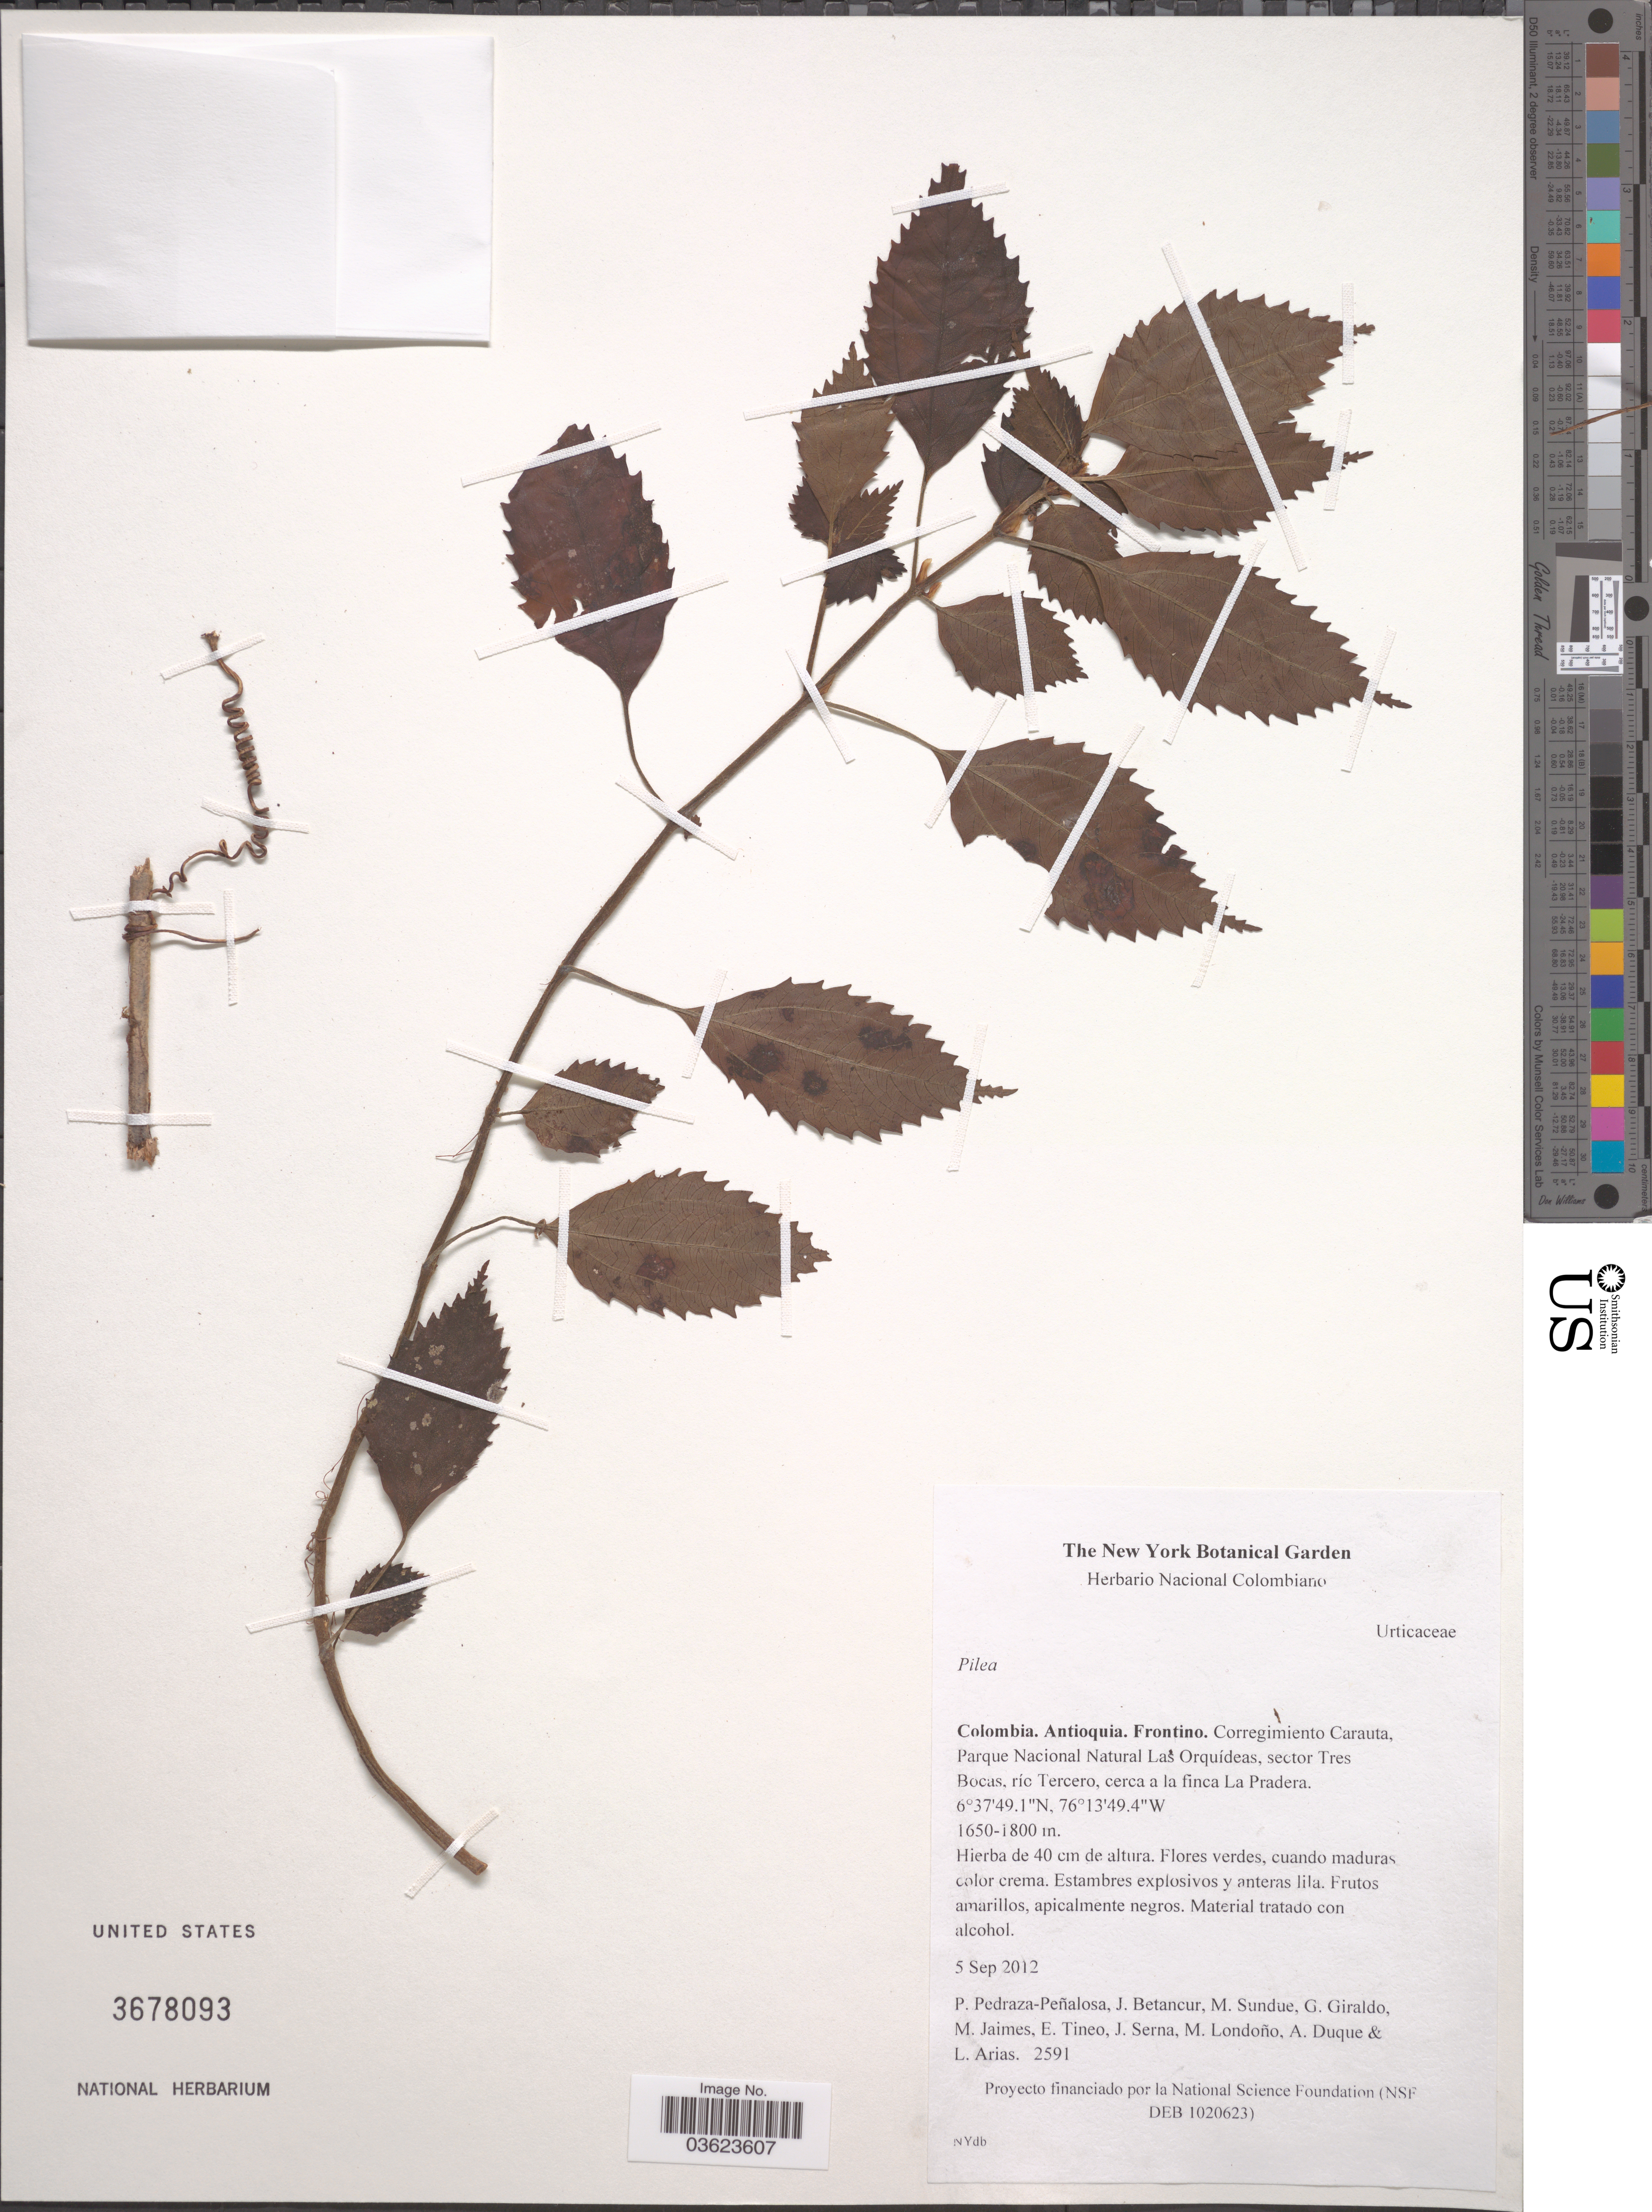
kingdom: Plantae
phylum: Tracheophyta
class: Magnoliopsida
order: Rosales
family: Urticaceae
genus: Pilea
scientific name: Pilea sp.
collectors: P. Pedraza-Peñalosa, J. Betancur, M. Sundue, G. Giraldo & et al.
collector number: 2591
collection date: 2012-09-05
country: Colombia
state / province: Antioquia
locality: Frontino. Corregimiento Carauta, Parque Nacional Natural Las Orquídeas, sector Tres Bocas, ríc Tercero, cerca a la finca La Pradera.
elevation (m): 1650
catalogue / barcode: US 3678093